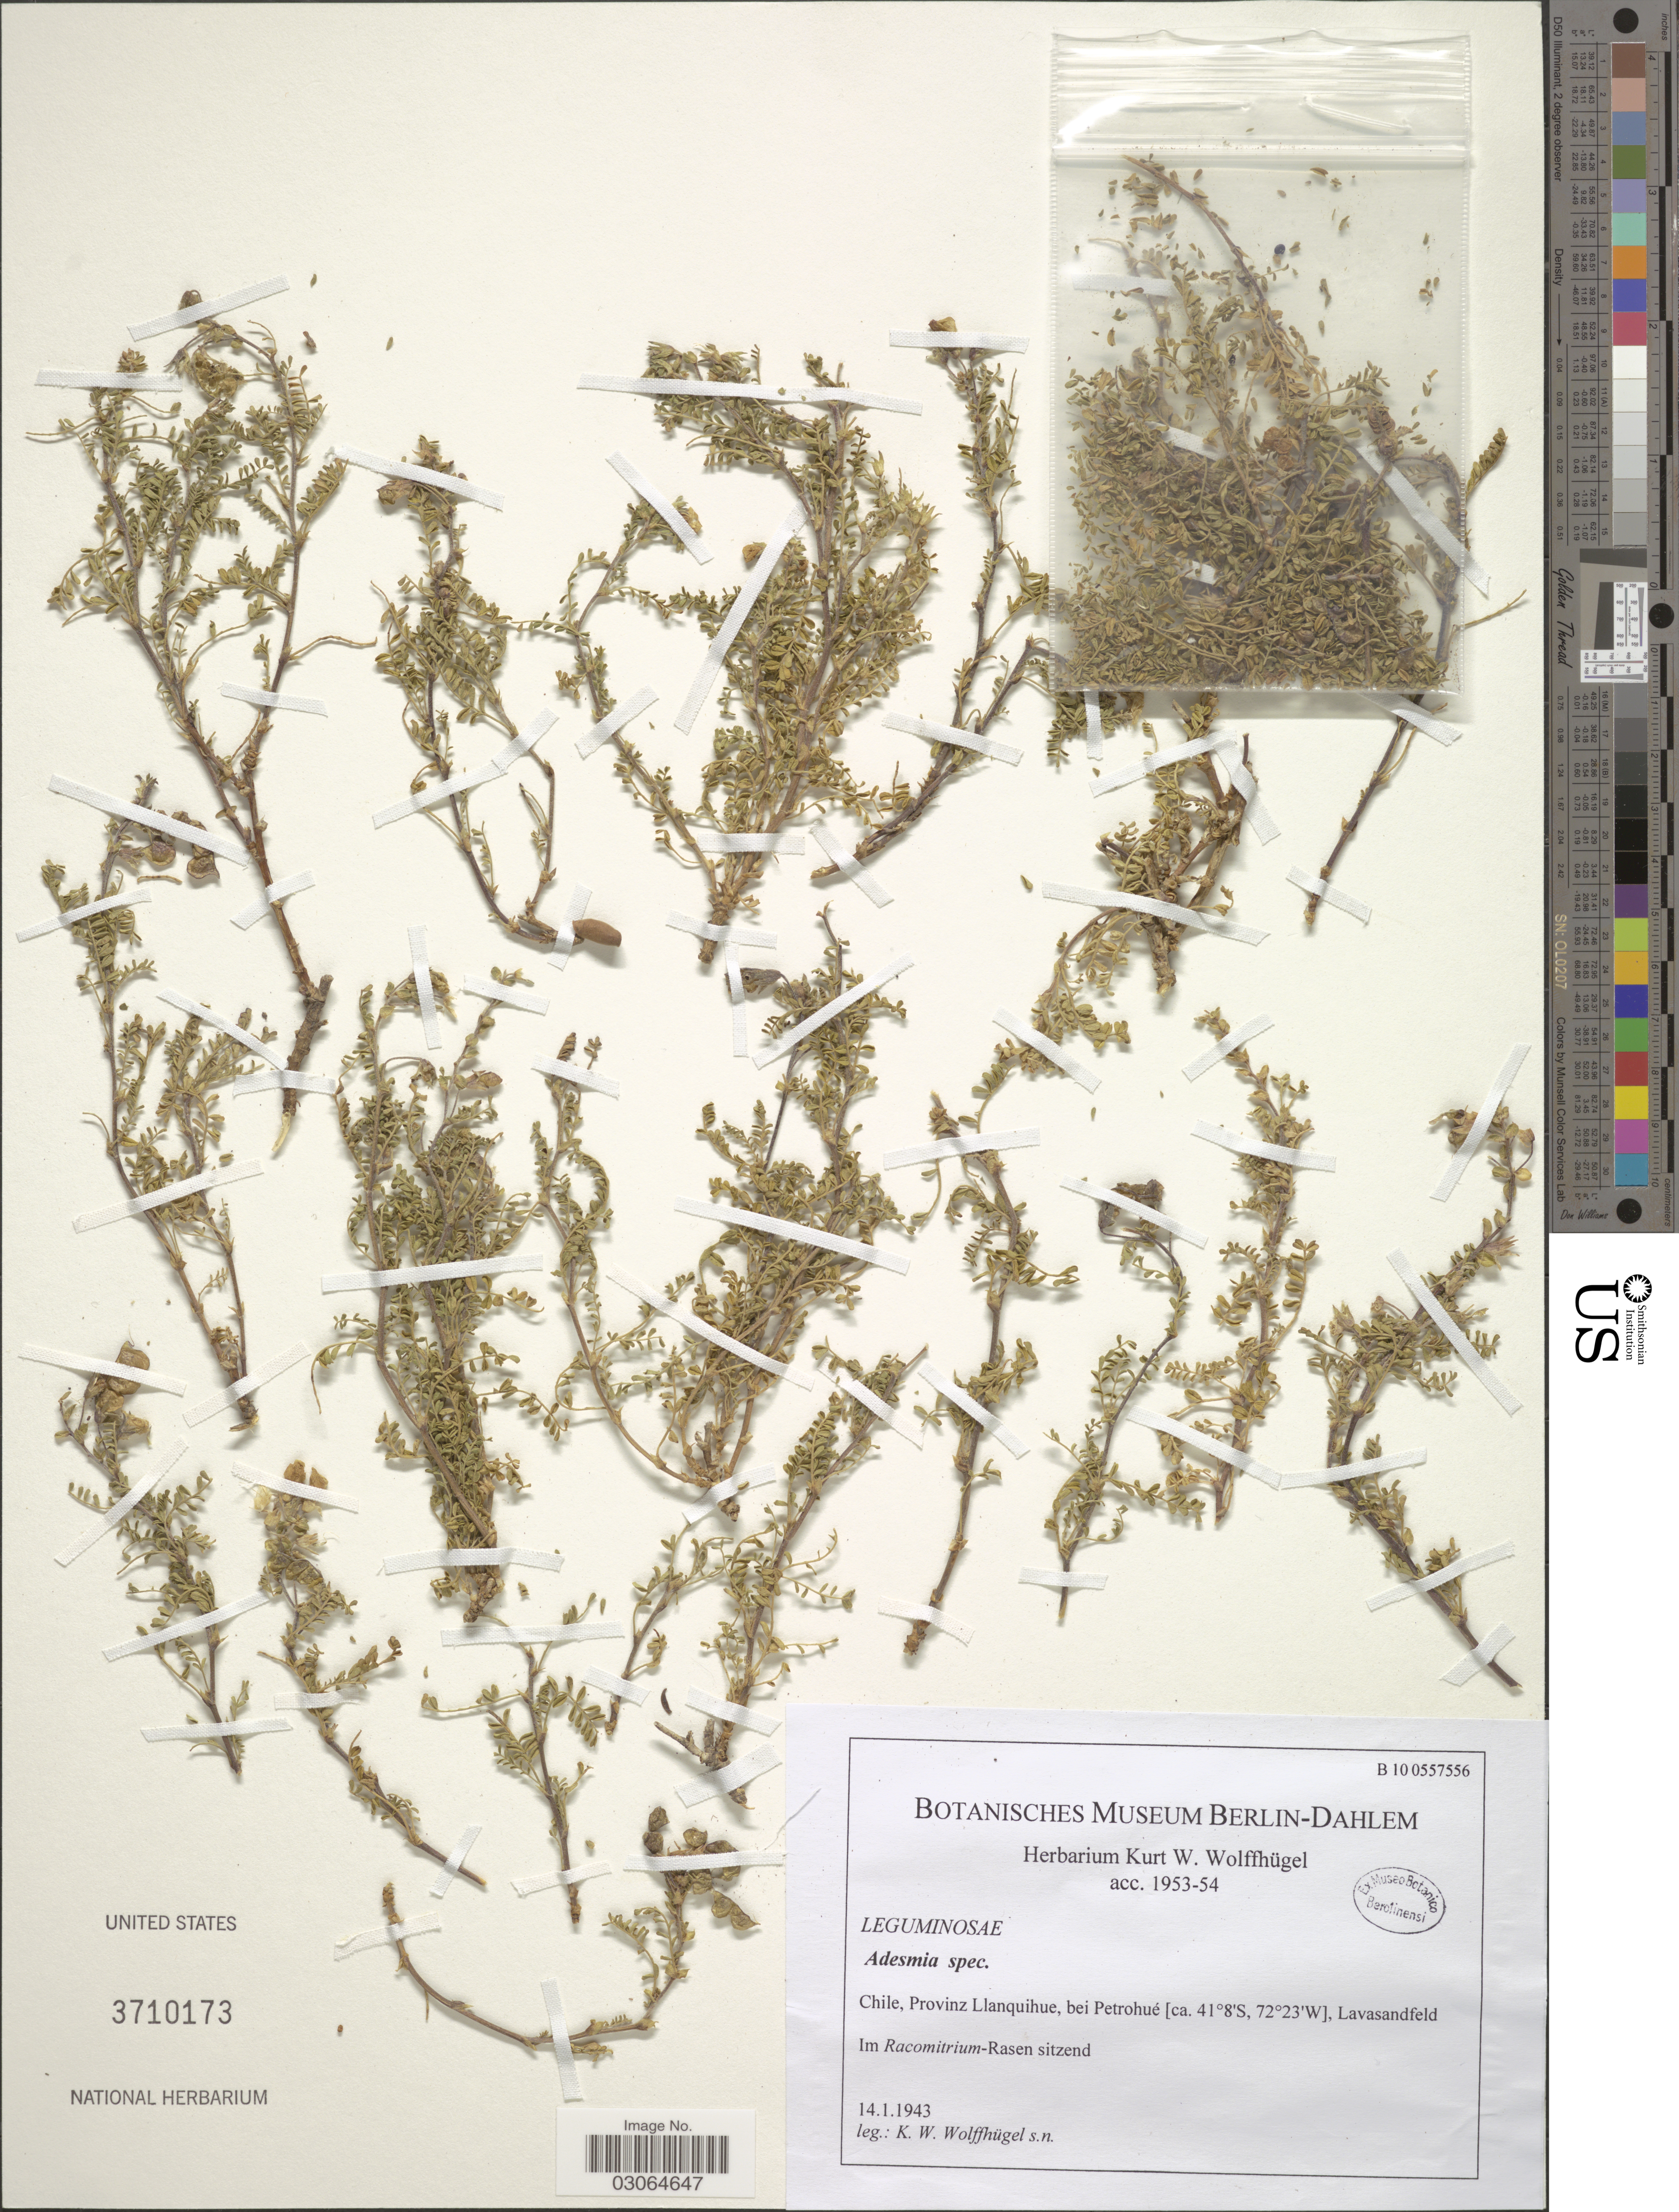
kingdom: Plantae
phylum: Tracheophyta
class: Magnoliopsida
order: Fabales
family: Fabaceae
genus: Adesmia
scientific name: Adesmia sp.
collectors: K. Wolffhugel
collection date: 1943-01-14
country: Chile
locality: Provinz Llanquihue, bei Petrohué.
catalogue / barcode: US 3710173